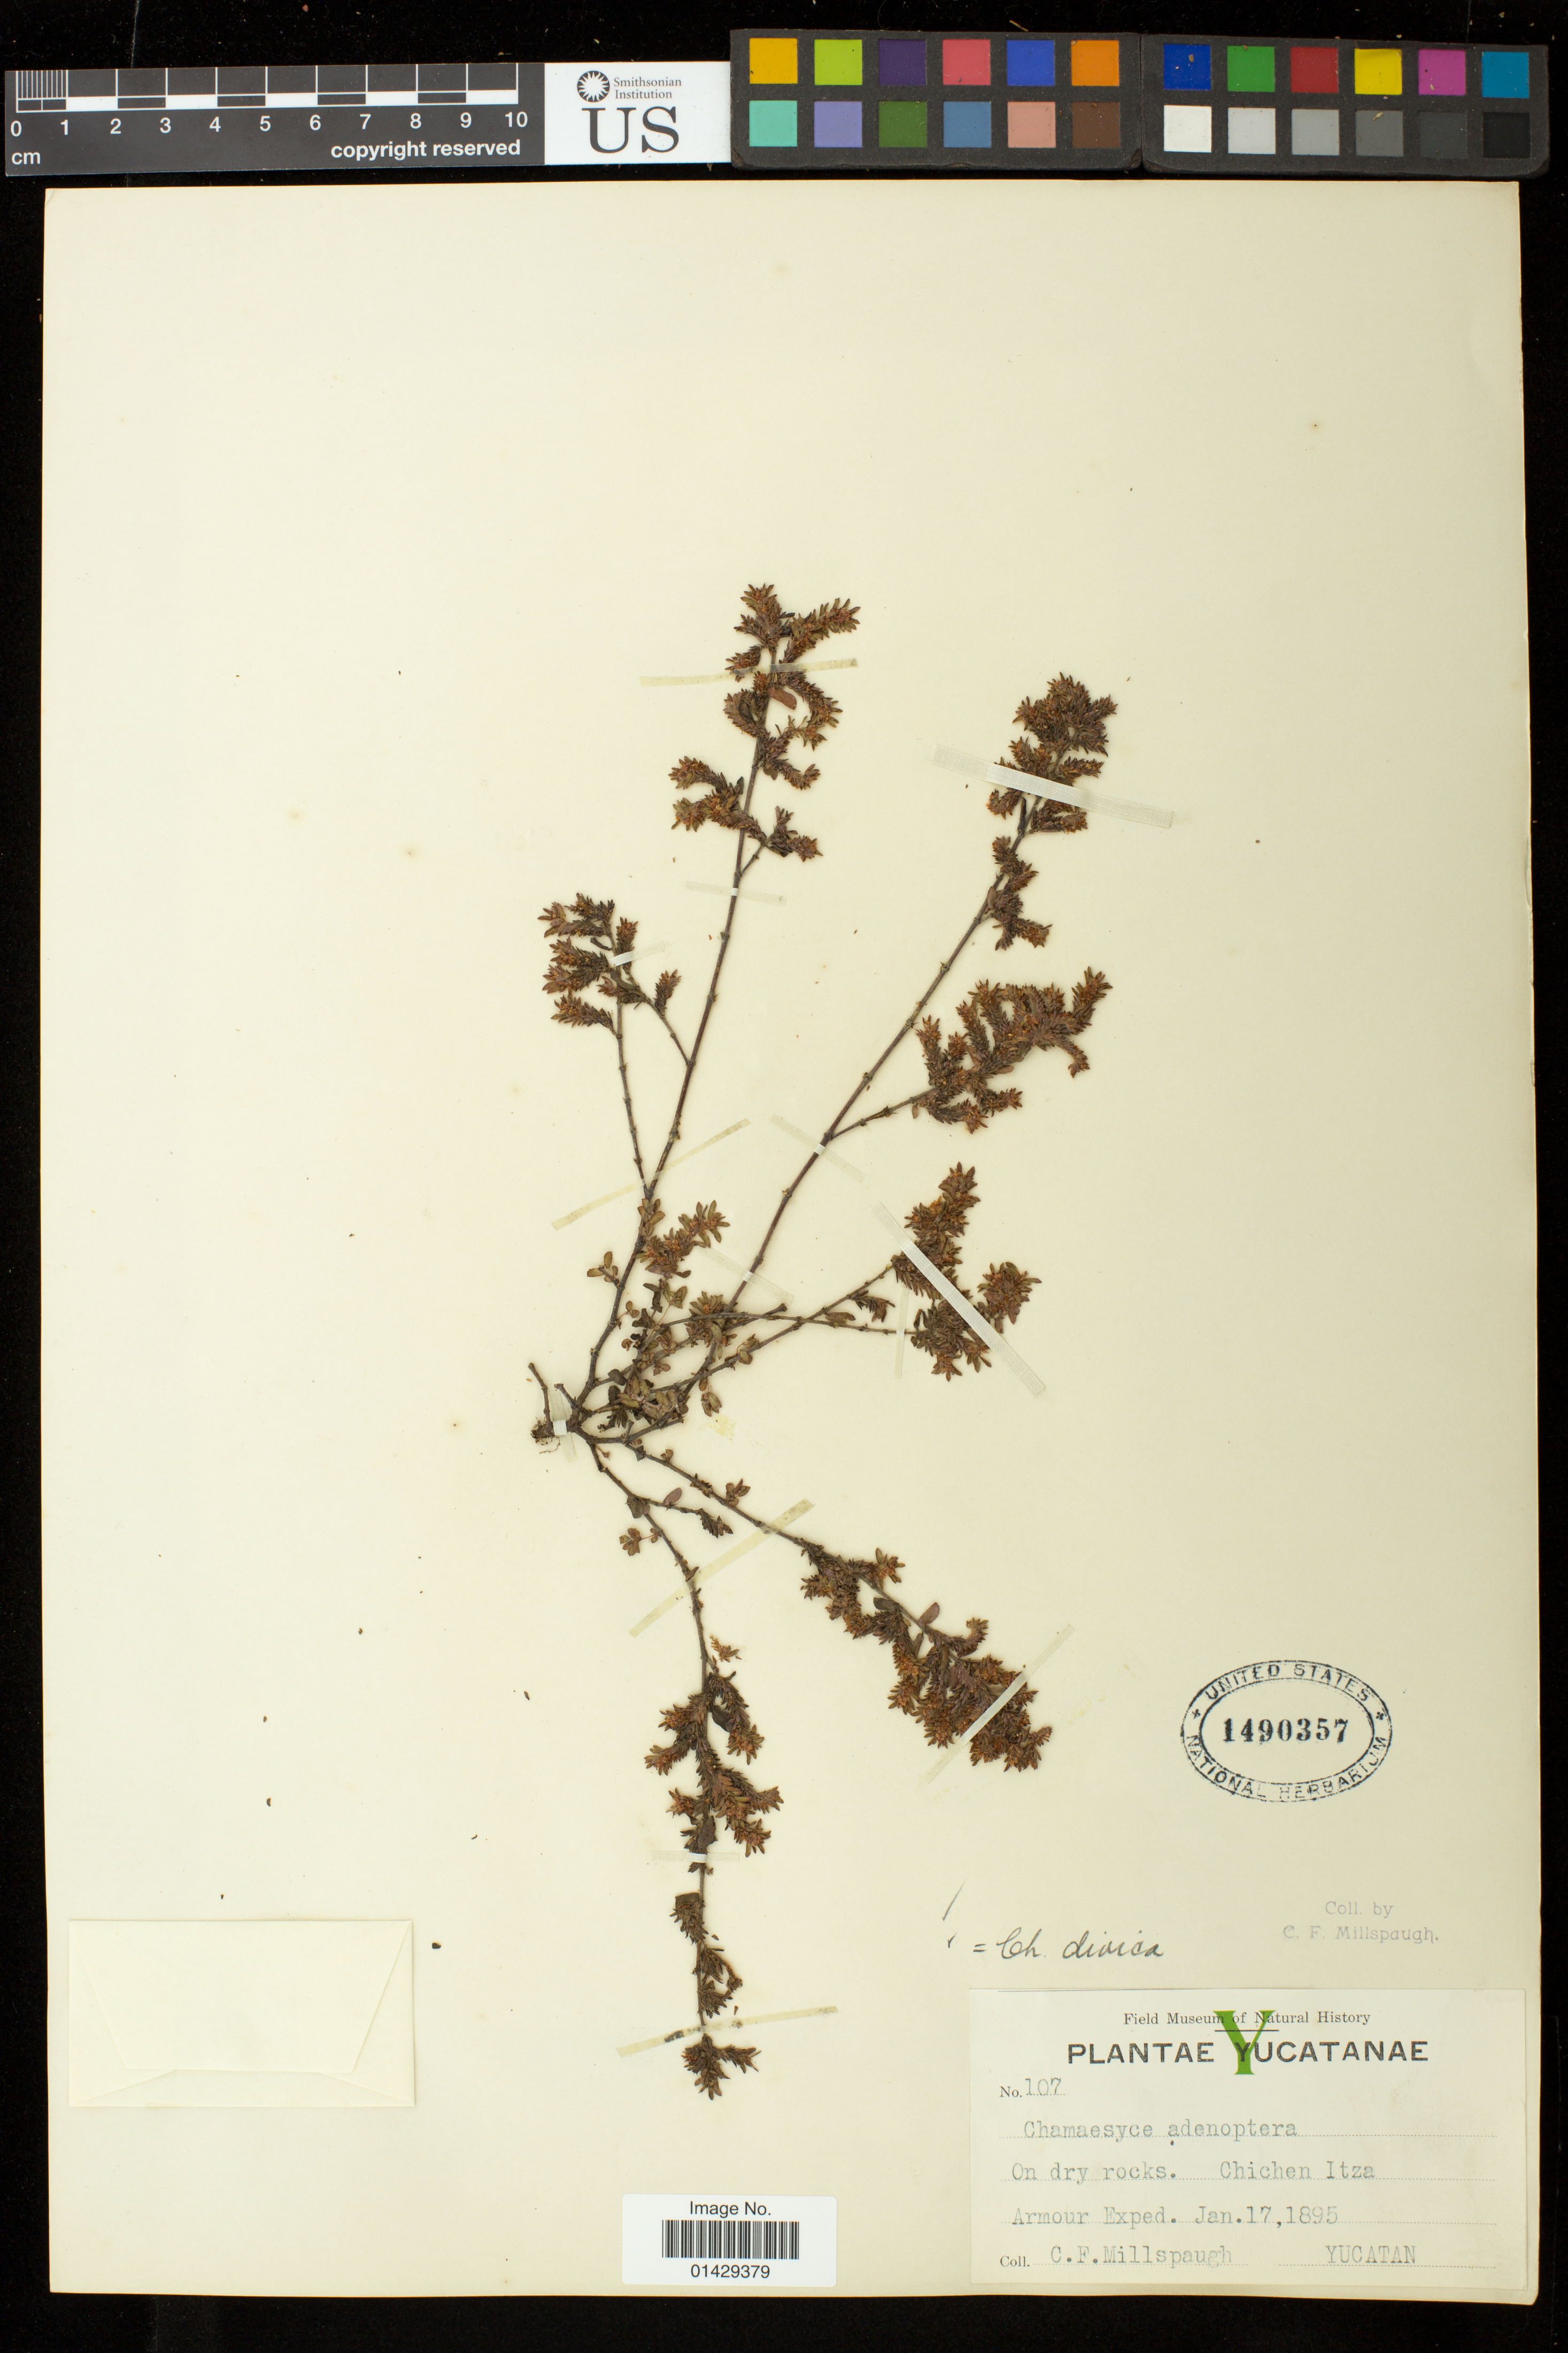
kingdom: Plantae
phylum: Tracheophyta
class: Magnoliopsida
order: Malpighiales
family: Euphorbiaceae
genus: Euphorbia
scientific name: Euphorbia dioeca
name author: Kunth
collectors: C. F. Millspaugh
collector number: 107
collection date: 1895-01-17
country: Mexico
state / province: Yucatán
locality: On dry rocks. Chichen Itza.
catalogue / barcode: US 1490357